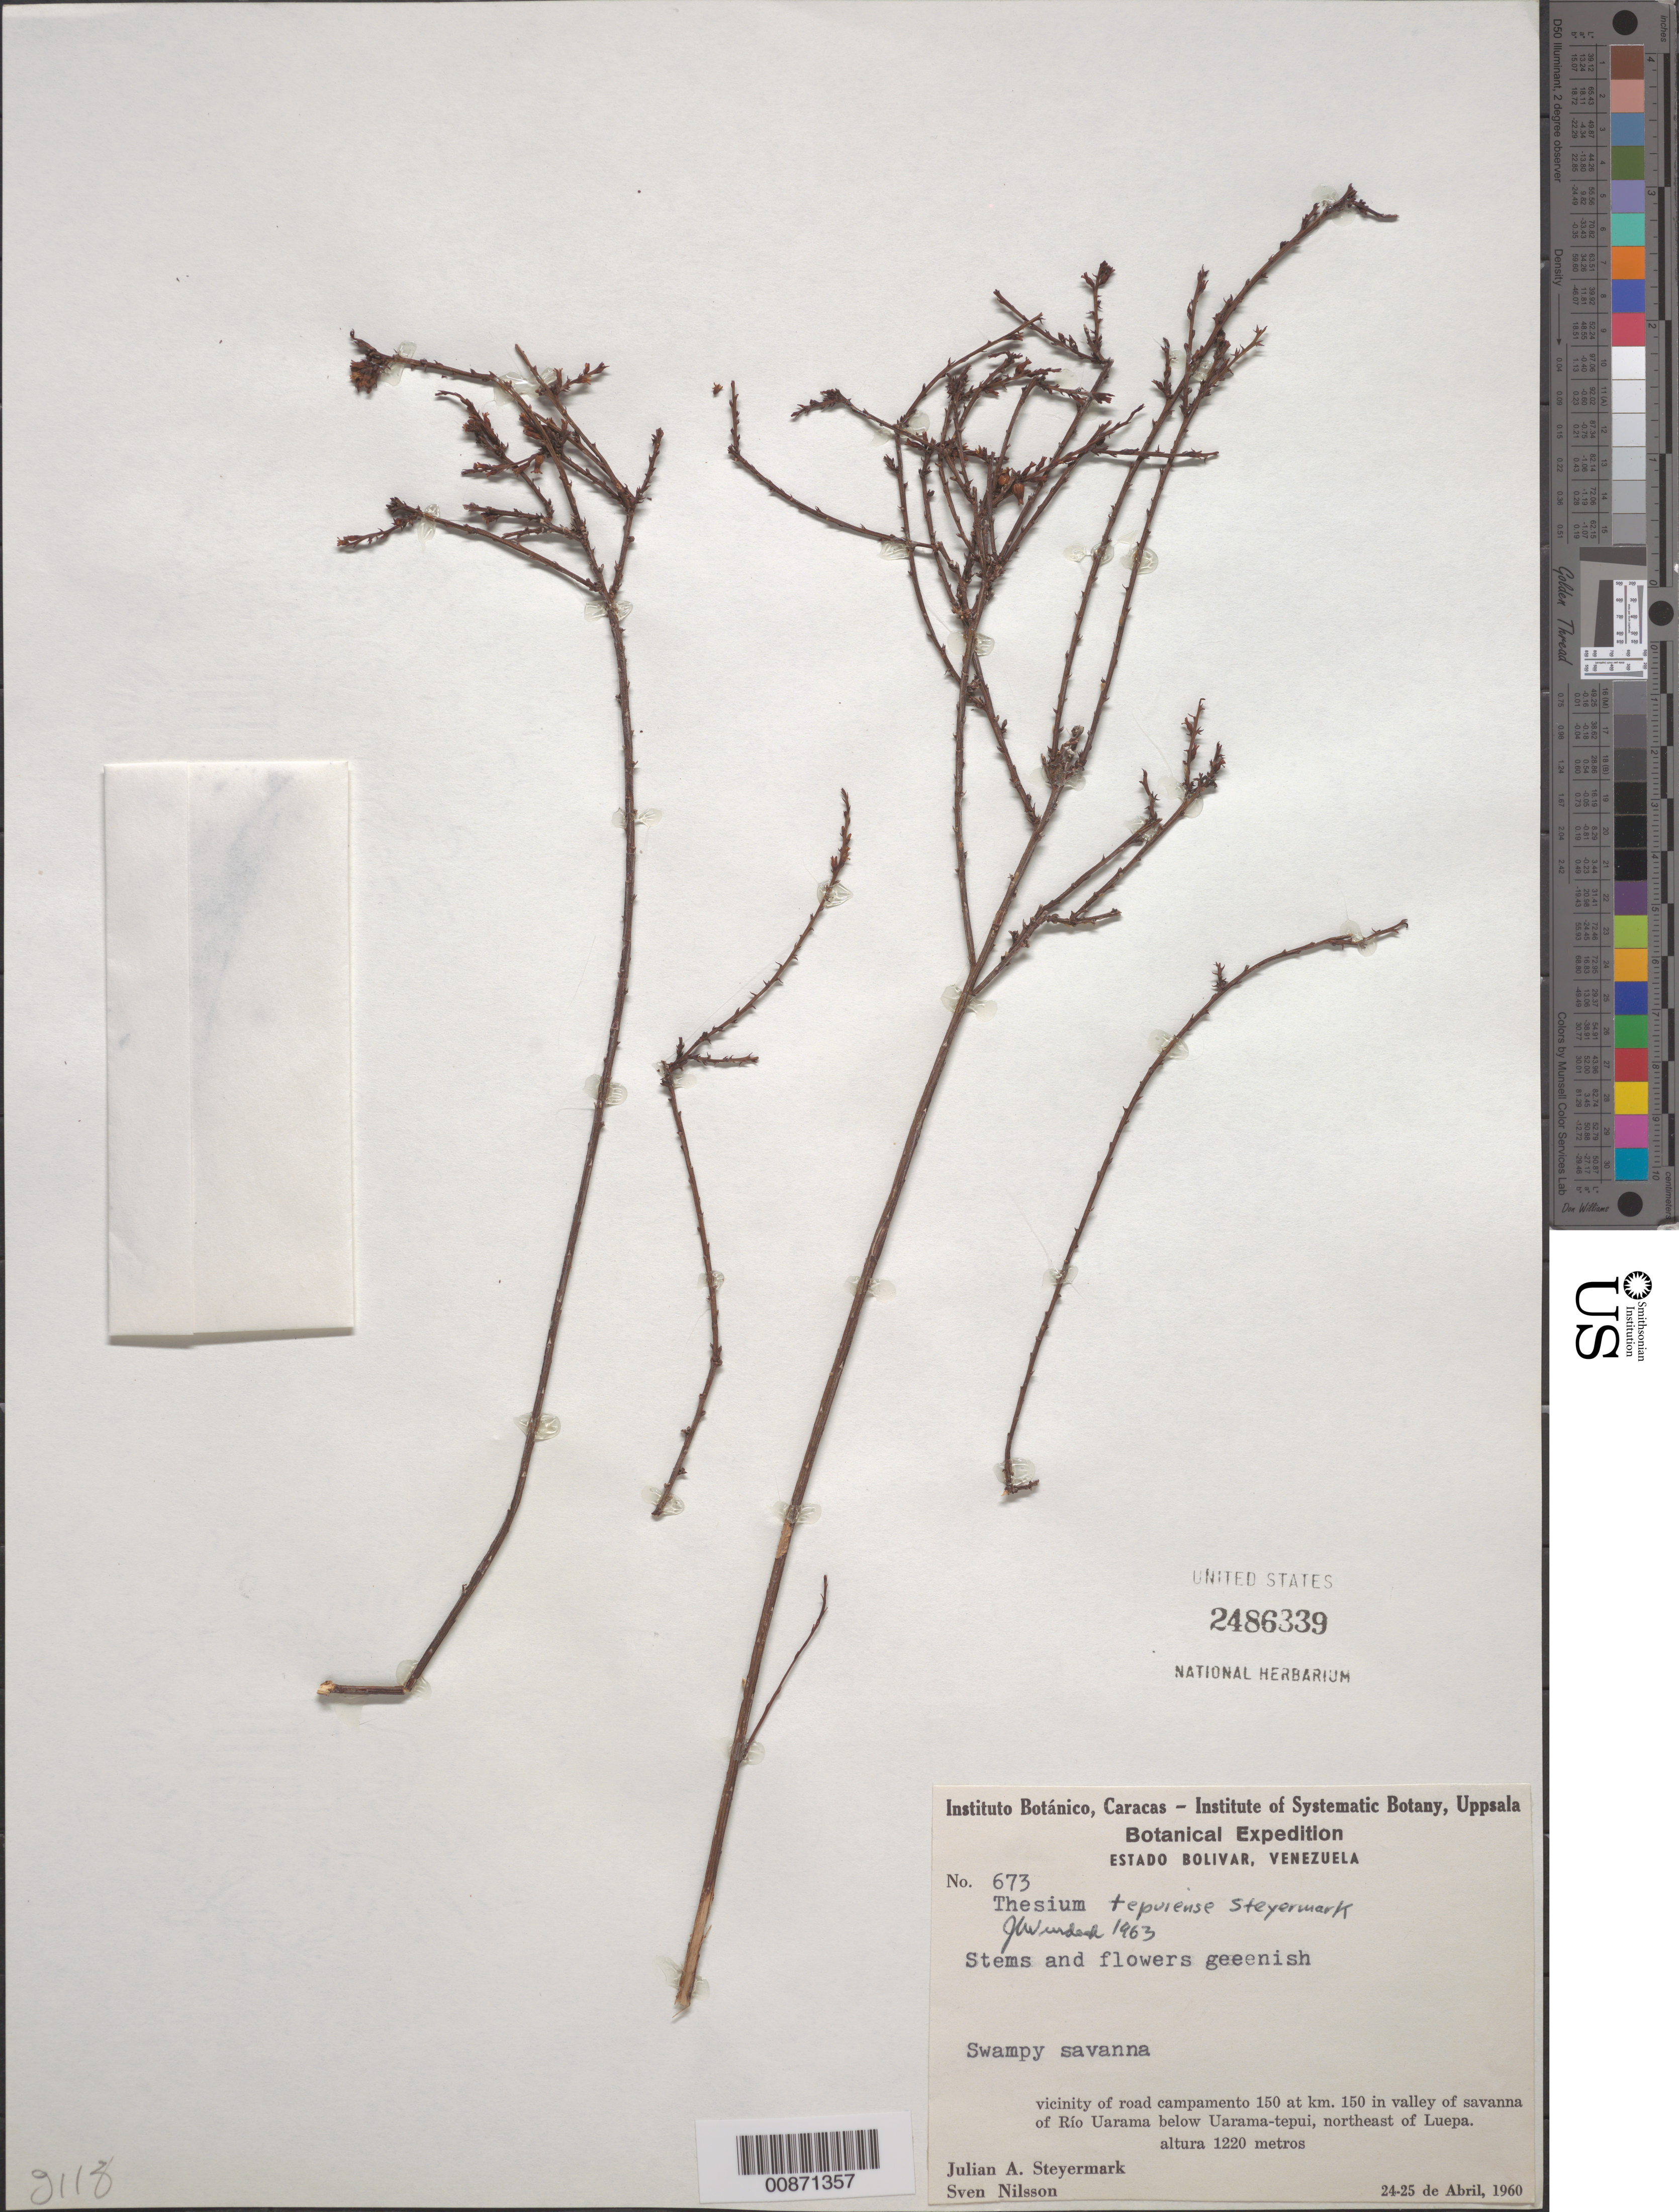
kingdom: Plantae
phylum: Tracheophyta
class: Magnoliopsida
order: Santalales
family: Thesiaceae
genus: Thesium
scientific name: Thesium tepuiense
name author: Steyerm.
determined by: Wurdack, John J., (US), US (UNITED STATES)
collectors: J. Steyermark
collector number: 60 673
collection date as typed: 24-Apr-60 to 25-Apr-60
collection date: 1960-04-24/1960-04-25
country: Venezuela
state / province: Bolívar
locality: Río Uarama, below Uarama-tepuí, NE of Luepa, vic. of road campamento 150 at km 150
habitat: Swampy savanna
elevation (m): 1220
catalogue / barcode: US 2486339